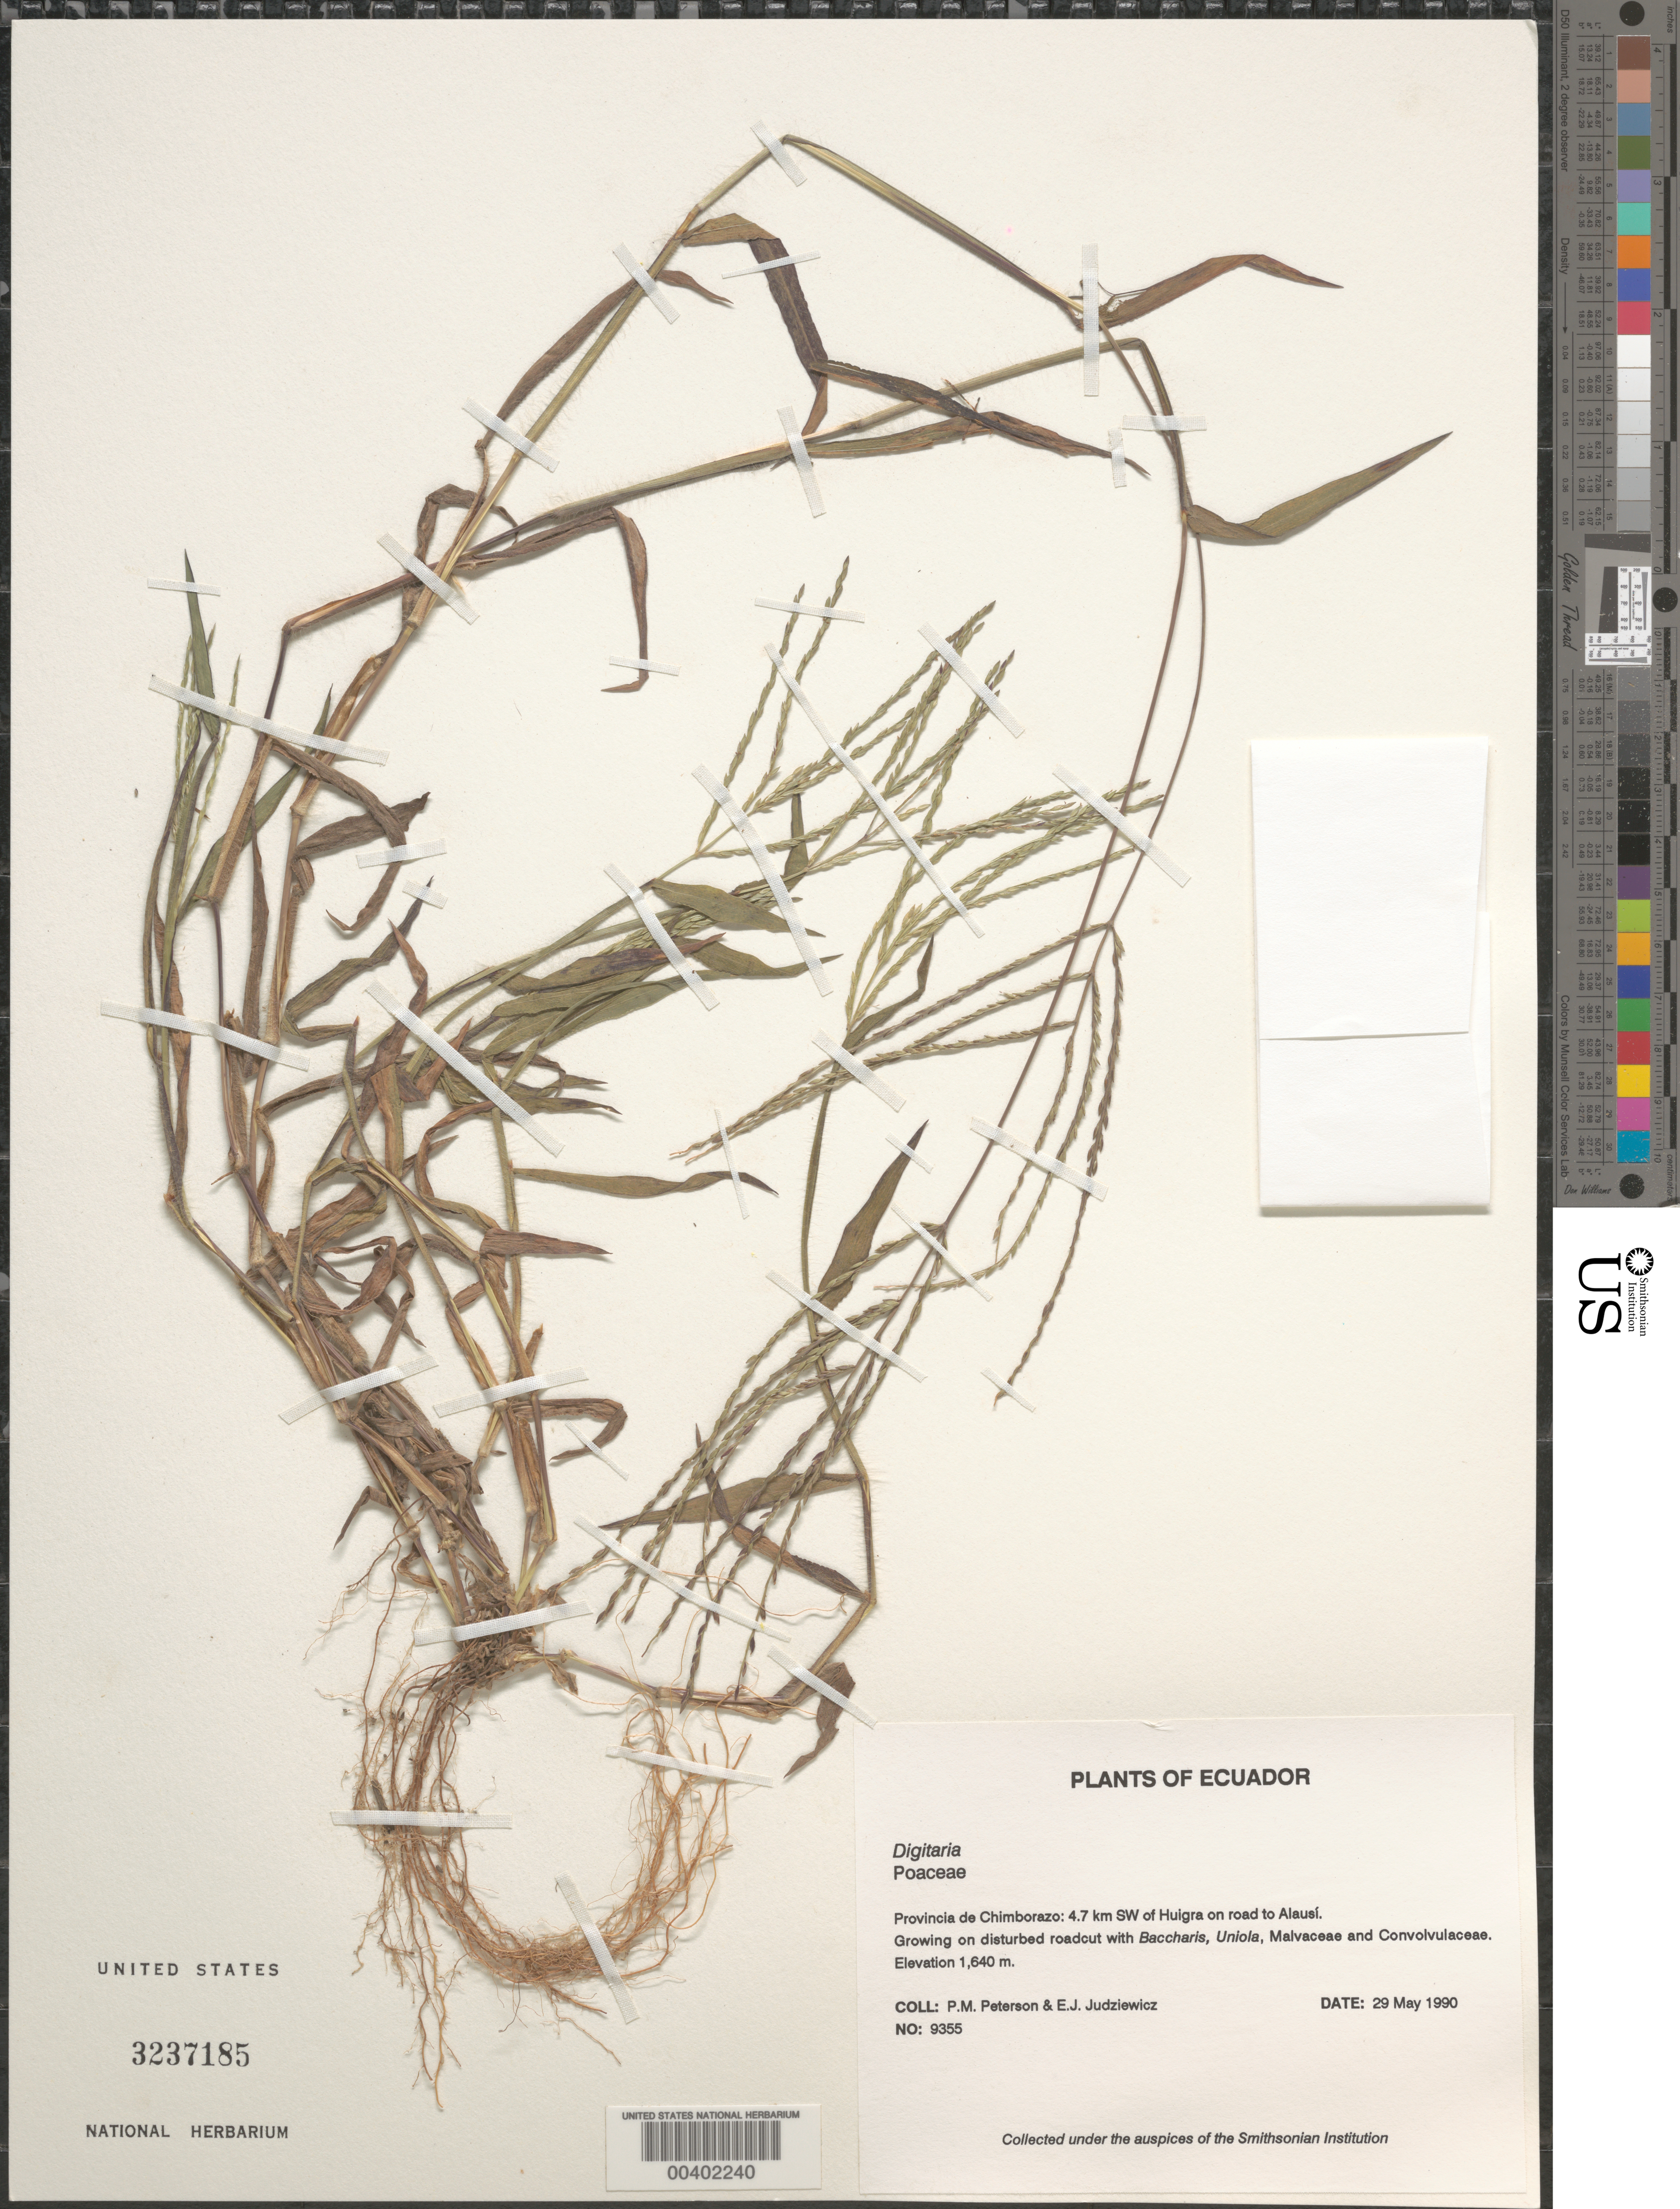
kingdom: Plantae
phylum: Tracheophyta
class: Liliopsida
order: Poales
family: Poaceae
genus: Digitaria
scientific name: Digitaria sp.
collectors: P. M. Peterson & E. J. Judziewicz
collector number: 09355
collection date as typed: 29 May 1990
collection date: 1990-05-29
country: Ecuador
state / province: Chimborazo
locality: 4.7 km SW of Huigra on road to Alausí.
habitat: Growing on disturbed roadcut with Baccharis, Uniola, Malvaceae and Convolvulaceae.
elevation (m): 1640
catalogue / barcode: US 3237185